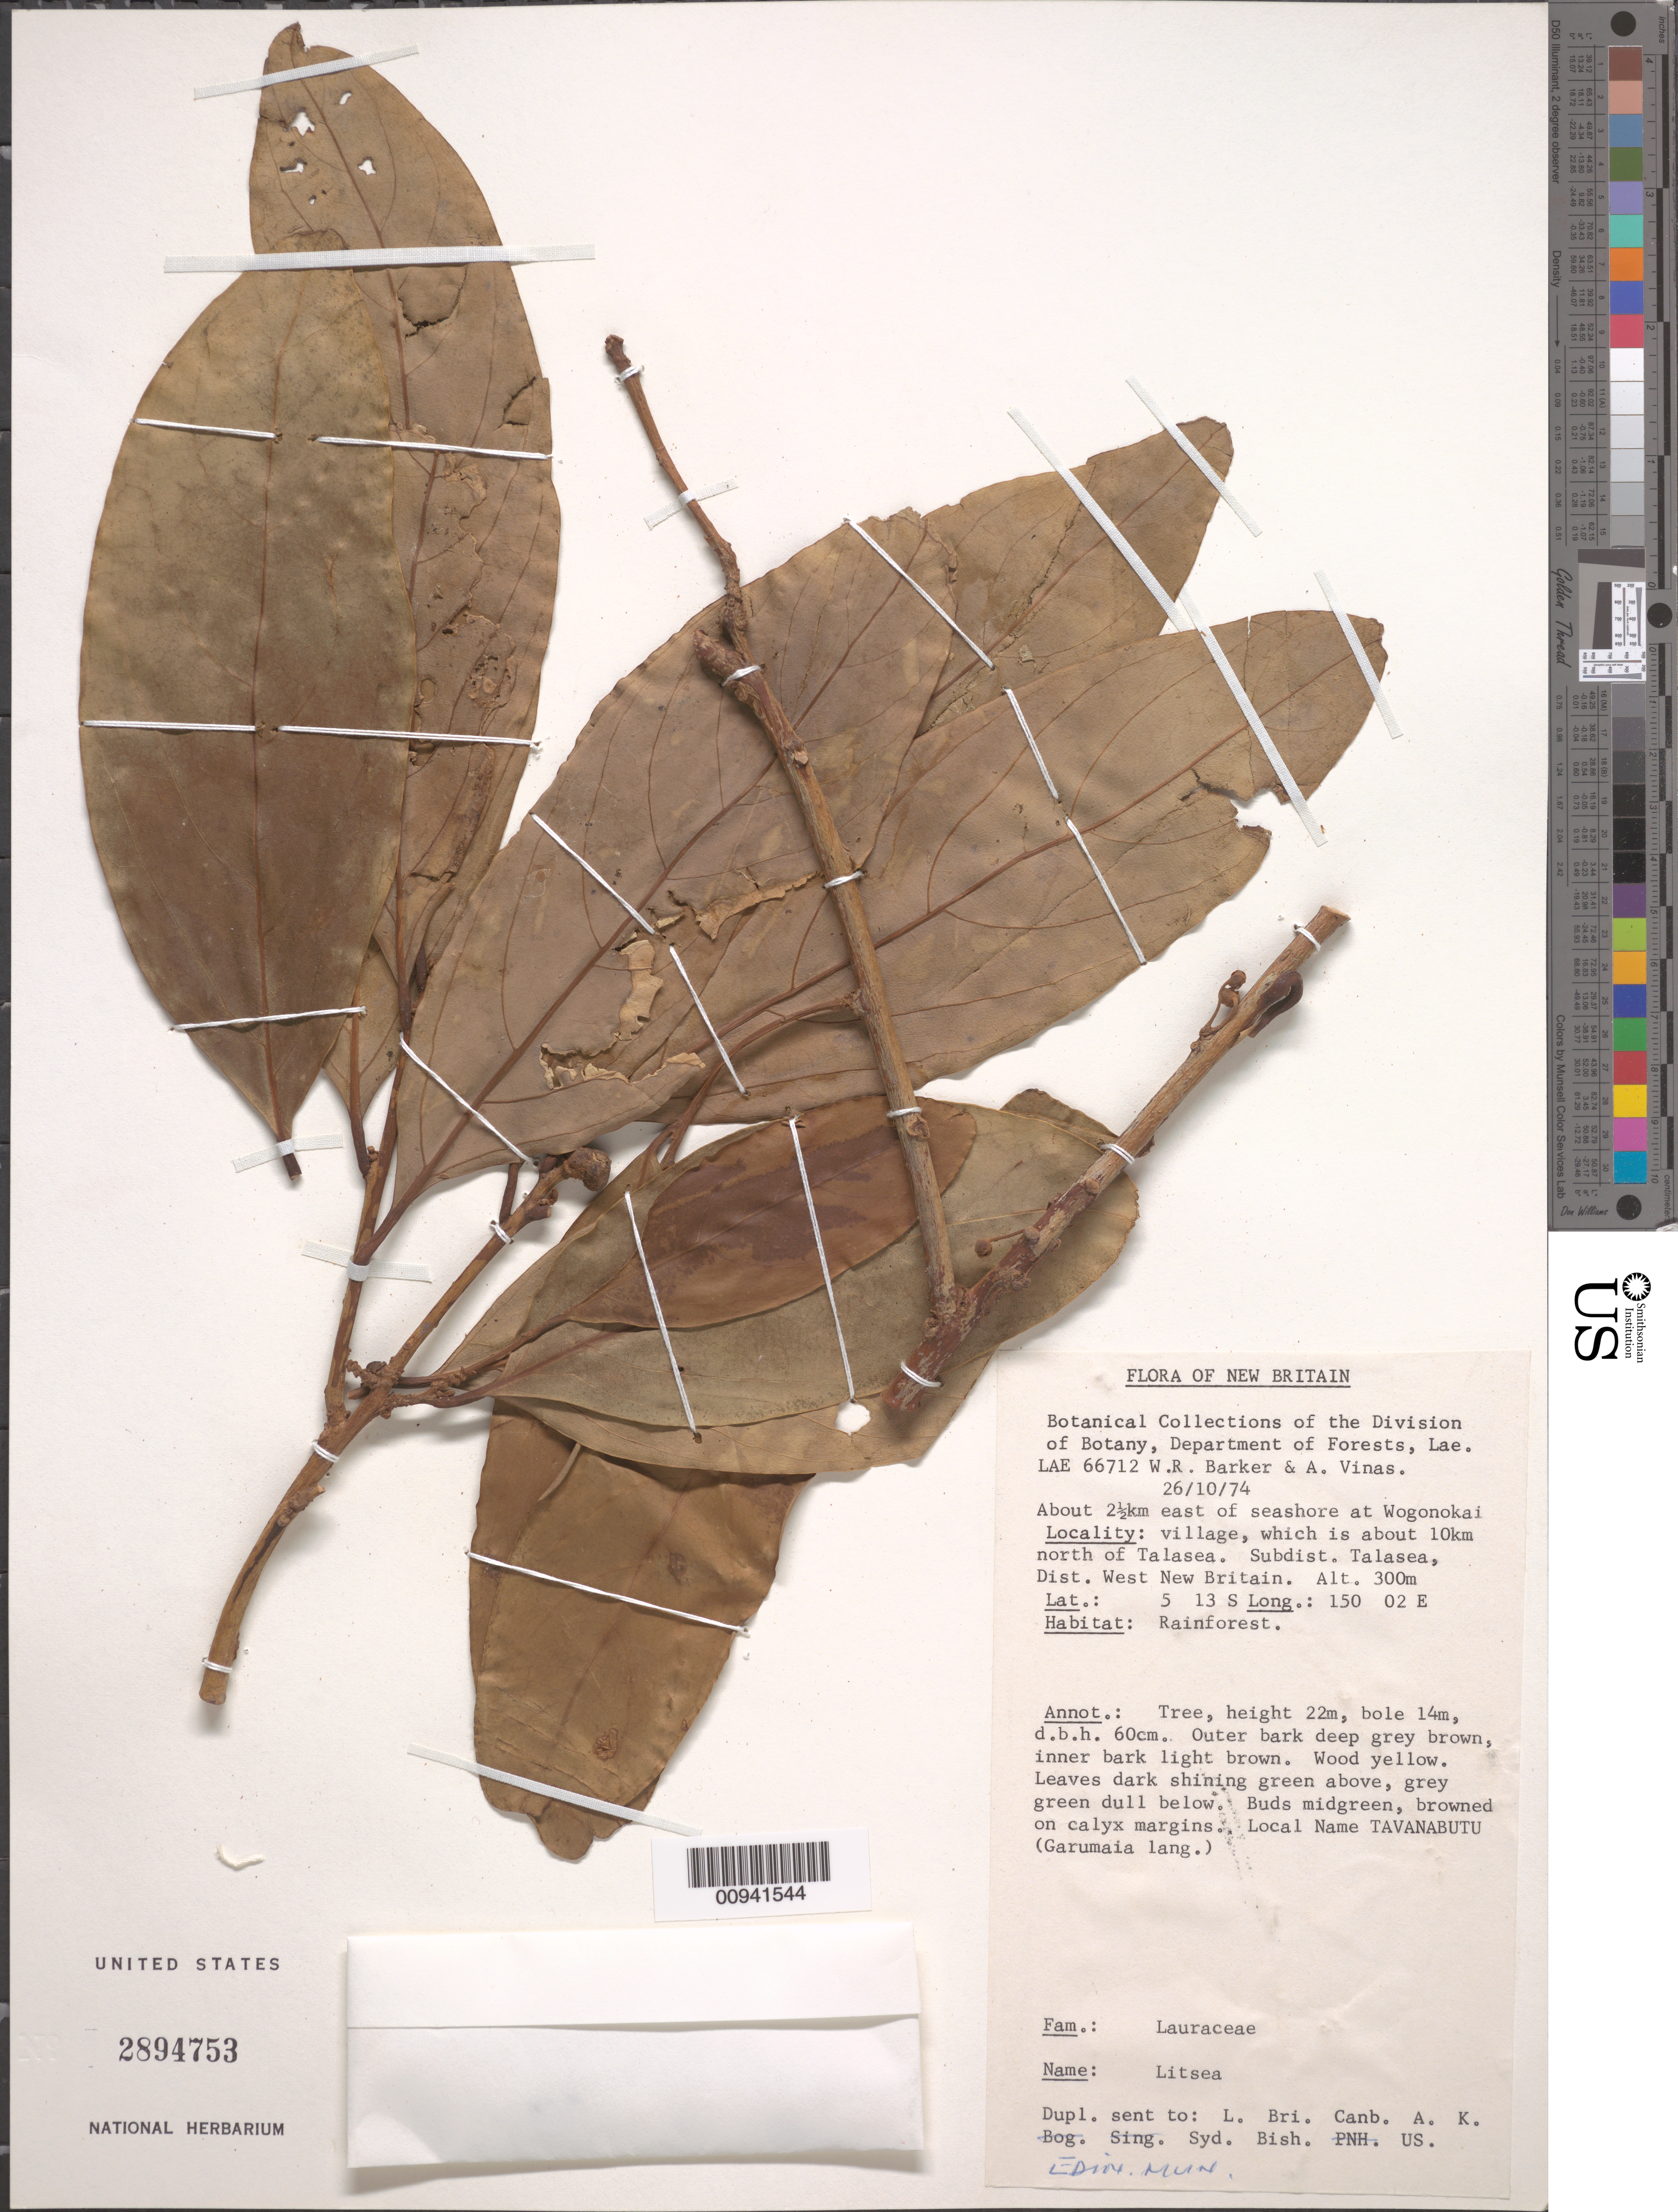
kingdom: Plantae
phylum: Tracheophyta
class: Magnoliopsida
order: Laurales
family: Lauraceae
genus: Litsea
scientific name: Litsea sp.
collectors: W. R. Barker & A. Vinas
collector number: LAE 66712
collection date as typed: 26 Oct 1974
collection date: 1974-10-26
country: Papua New Guinea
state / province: West New Britain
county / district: Talasea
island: New Britain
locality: about 2.5 km east of seashore at Wogonokai village, which is about 10 km north of Talasea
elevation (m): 300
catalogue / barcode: US 2894753